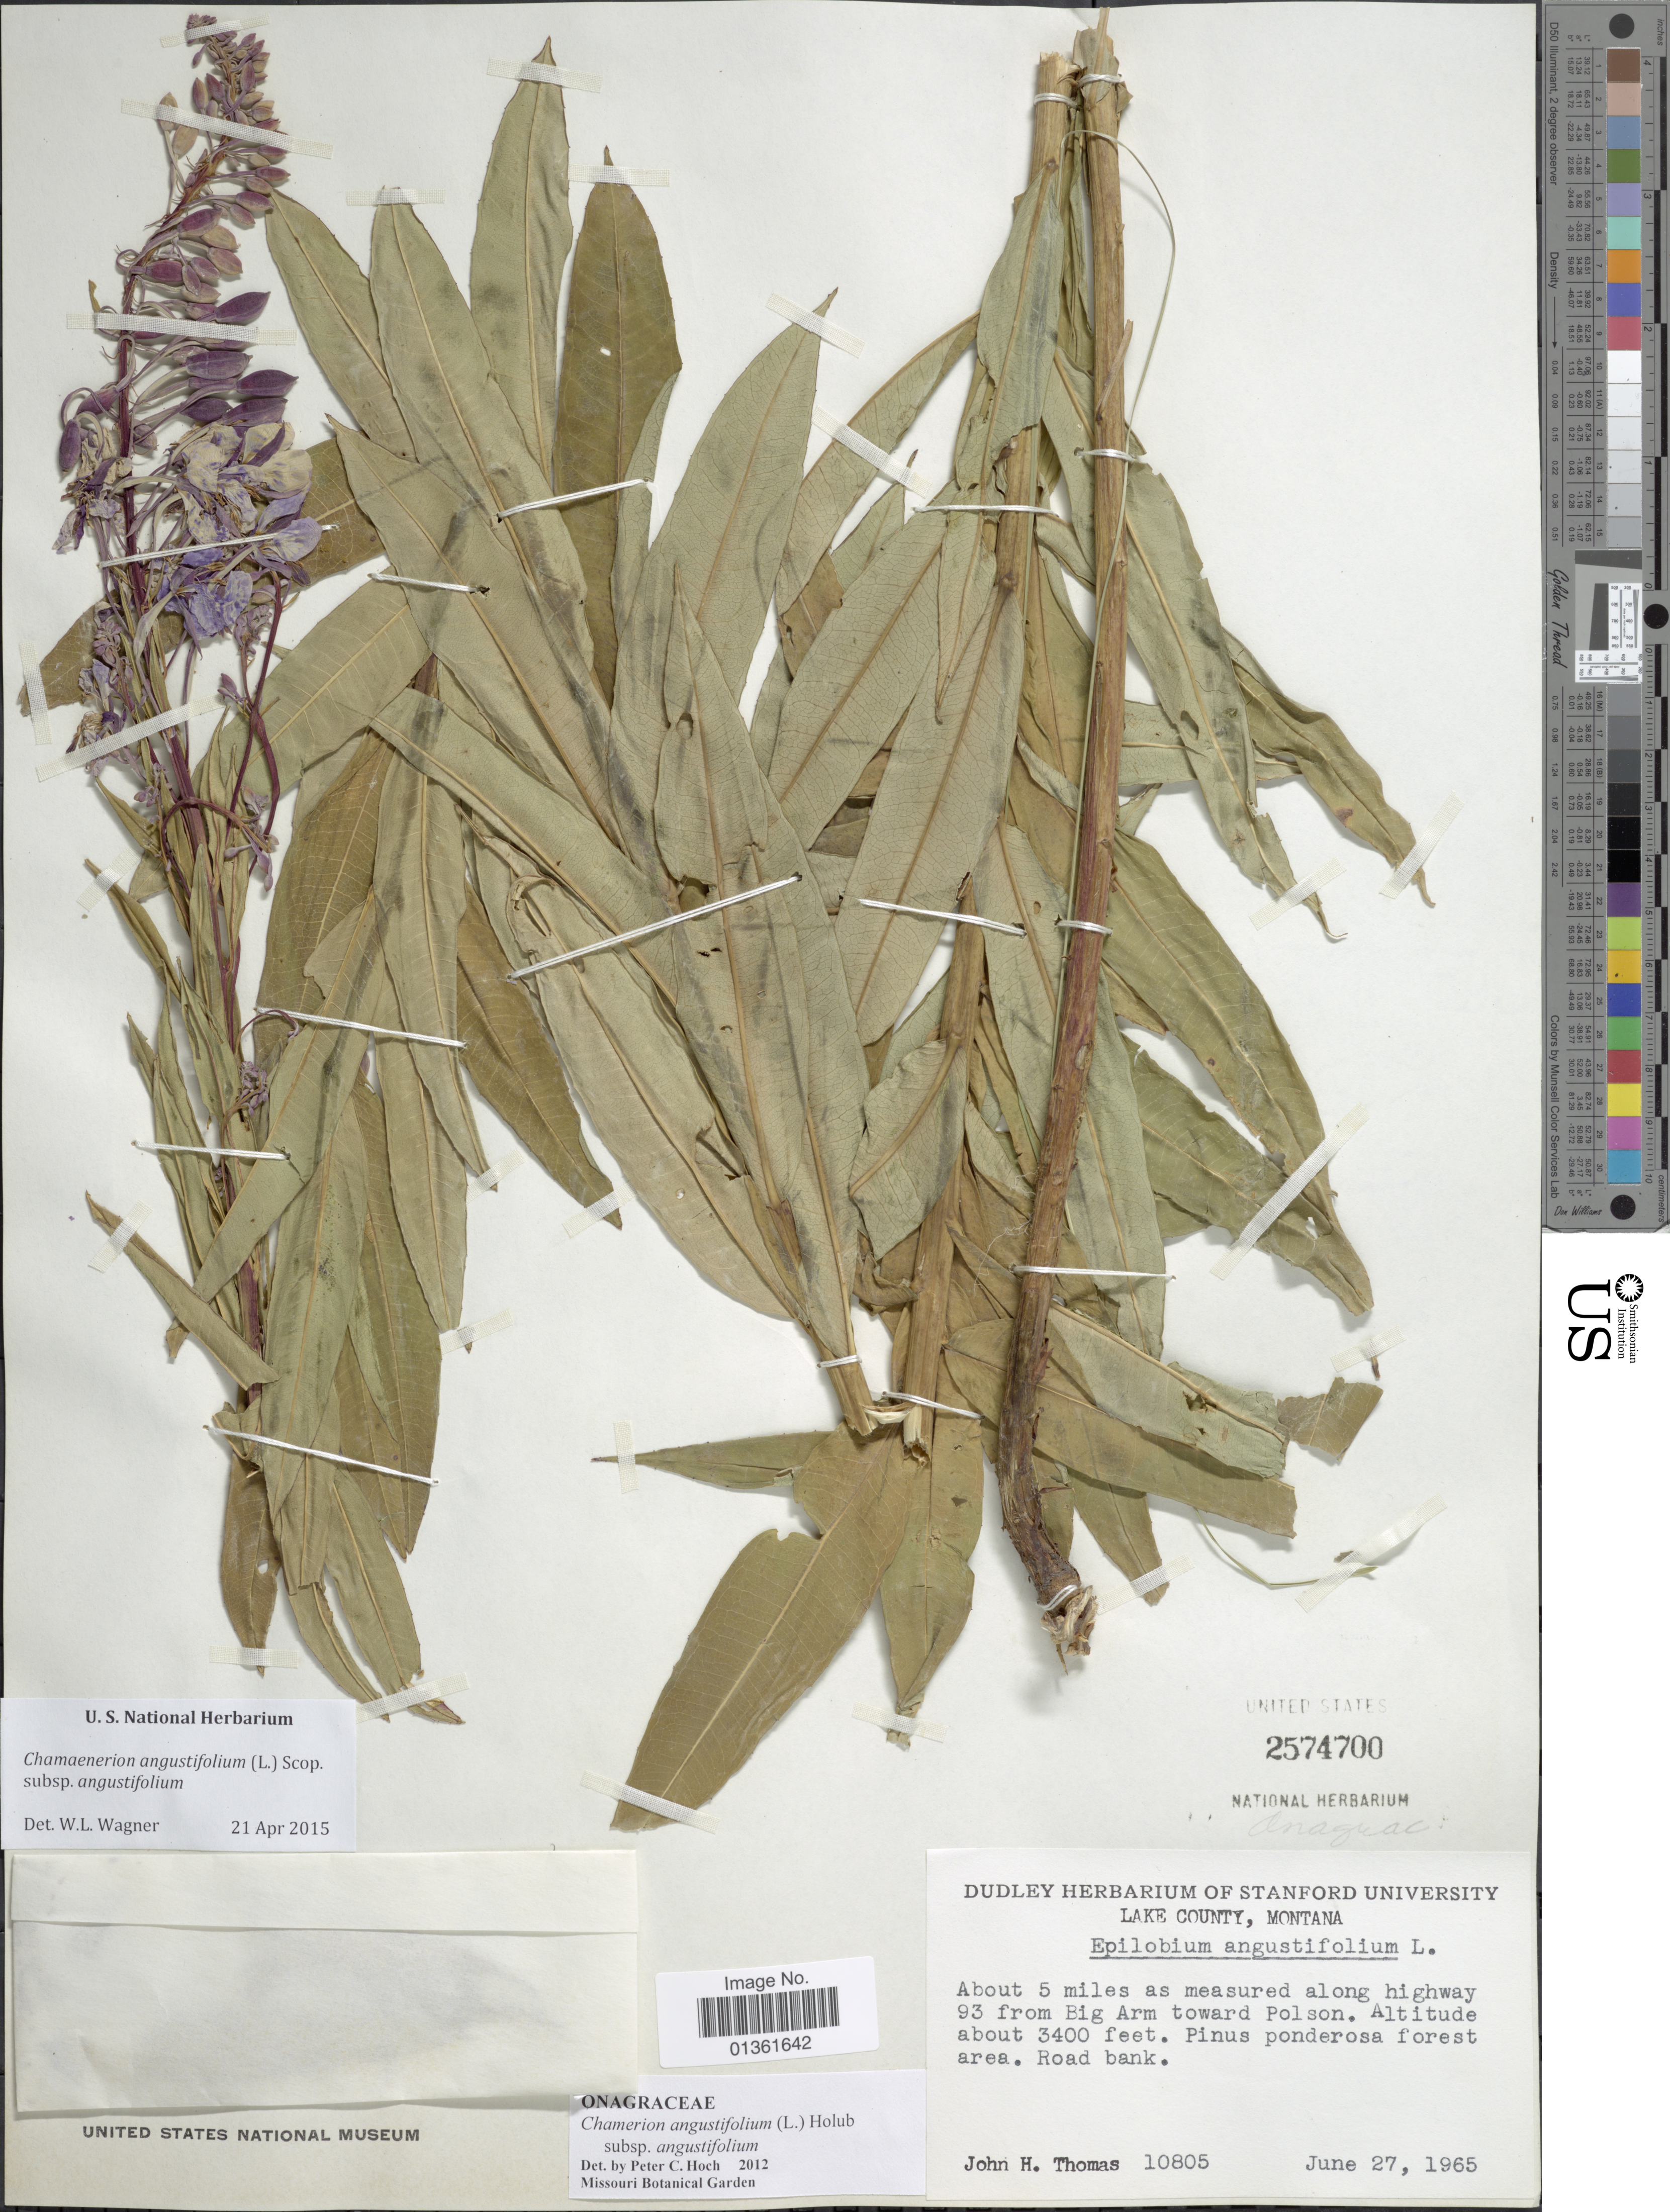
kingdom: Plantae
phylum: Tracheophyta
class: Magnoliopsida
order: Myrtales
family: Onagraceae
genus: Chamaenerion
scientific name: Chamaenerion angustifolium subsp. angustifolium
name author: (L.) Scop.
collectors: J. H. Thomas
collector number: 10805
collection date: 1965-06-27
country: United States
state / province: Montana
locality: Lake County. About 5 miles as measured along highway 93 from Big Arm toward Polson.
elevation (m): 1036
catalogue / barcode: US 2574700